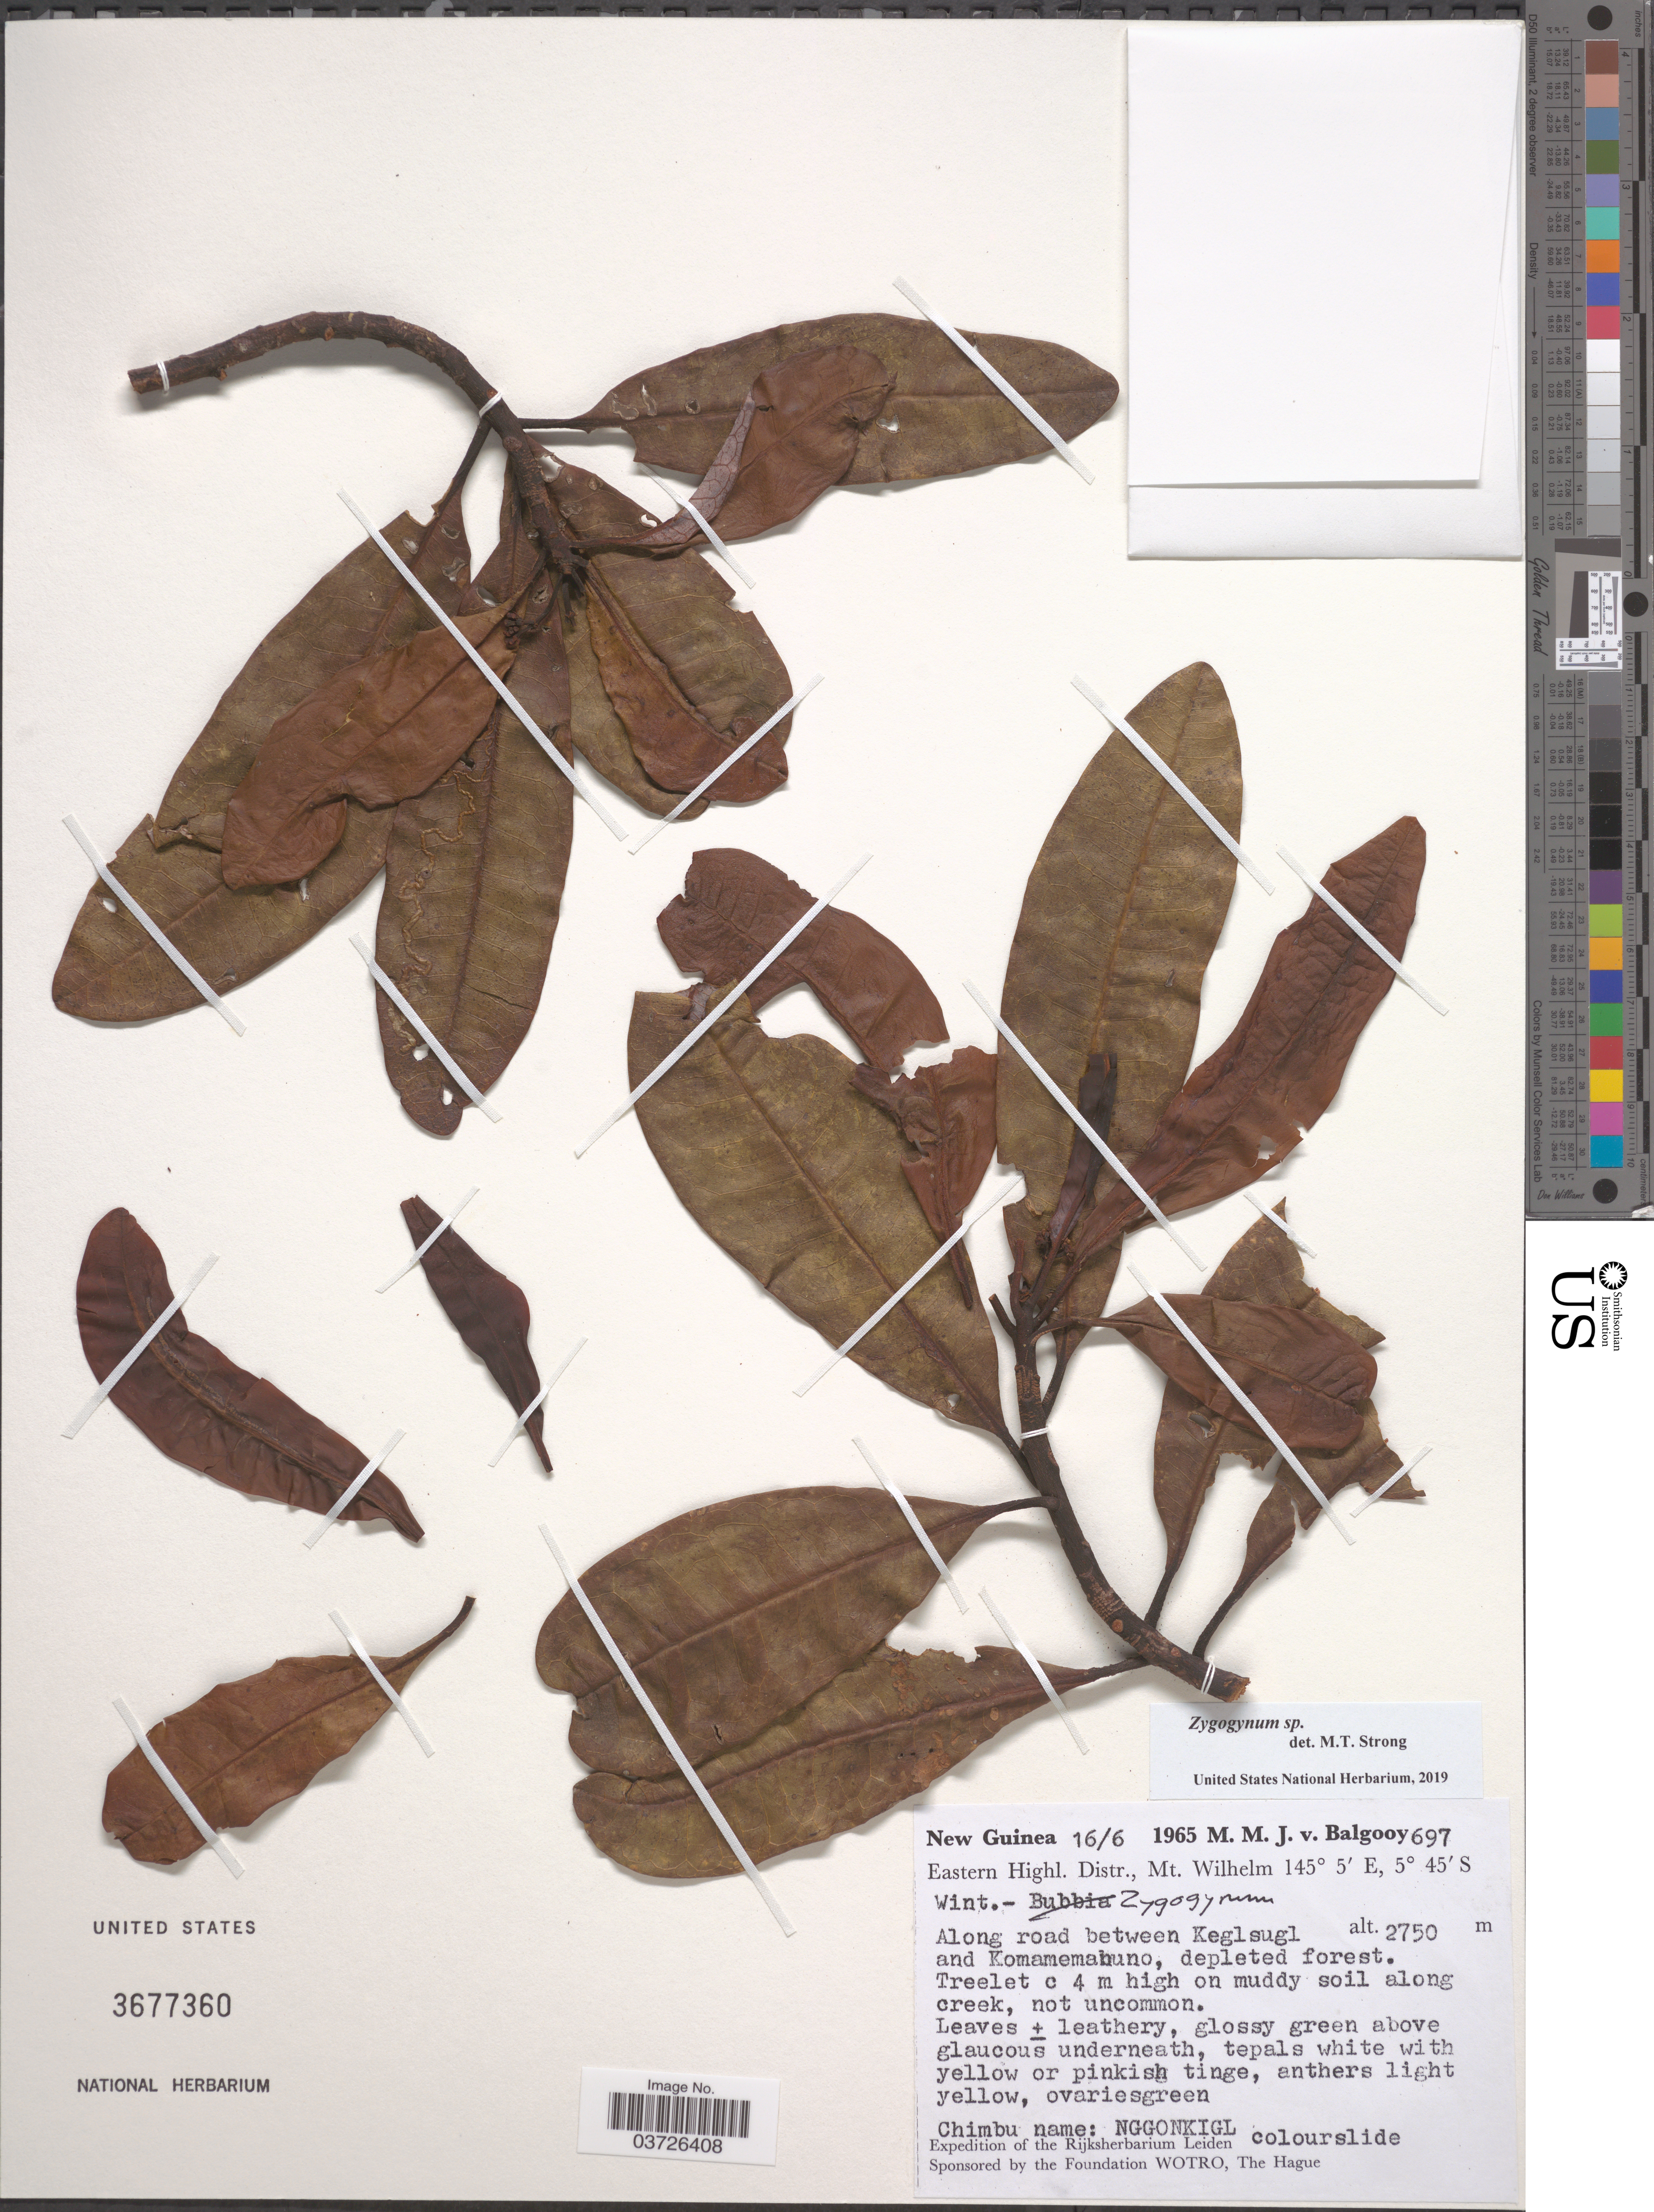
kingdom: Plantae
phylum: Tracheophyta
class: Magnoliopsida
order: Canellales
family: Winteraceae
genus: Zygogynum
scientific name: Zygogynum sp.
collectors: M. M. van Balgooy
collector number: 697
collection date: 1965-06-16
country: Papua New Guinea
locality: New Guinea. Eastern Highl. Distr., Mt. Wilhelm. Along road between Keglsugl and Komamemahuno.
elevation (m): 2750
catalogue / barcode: US 3677360